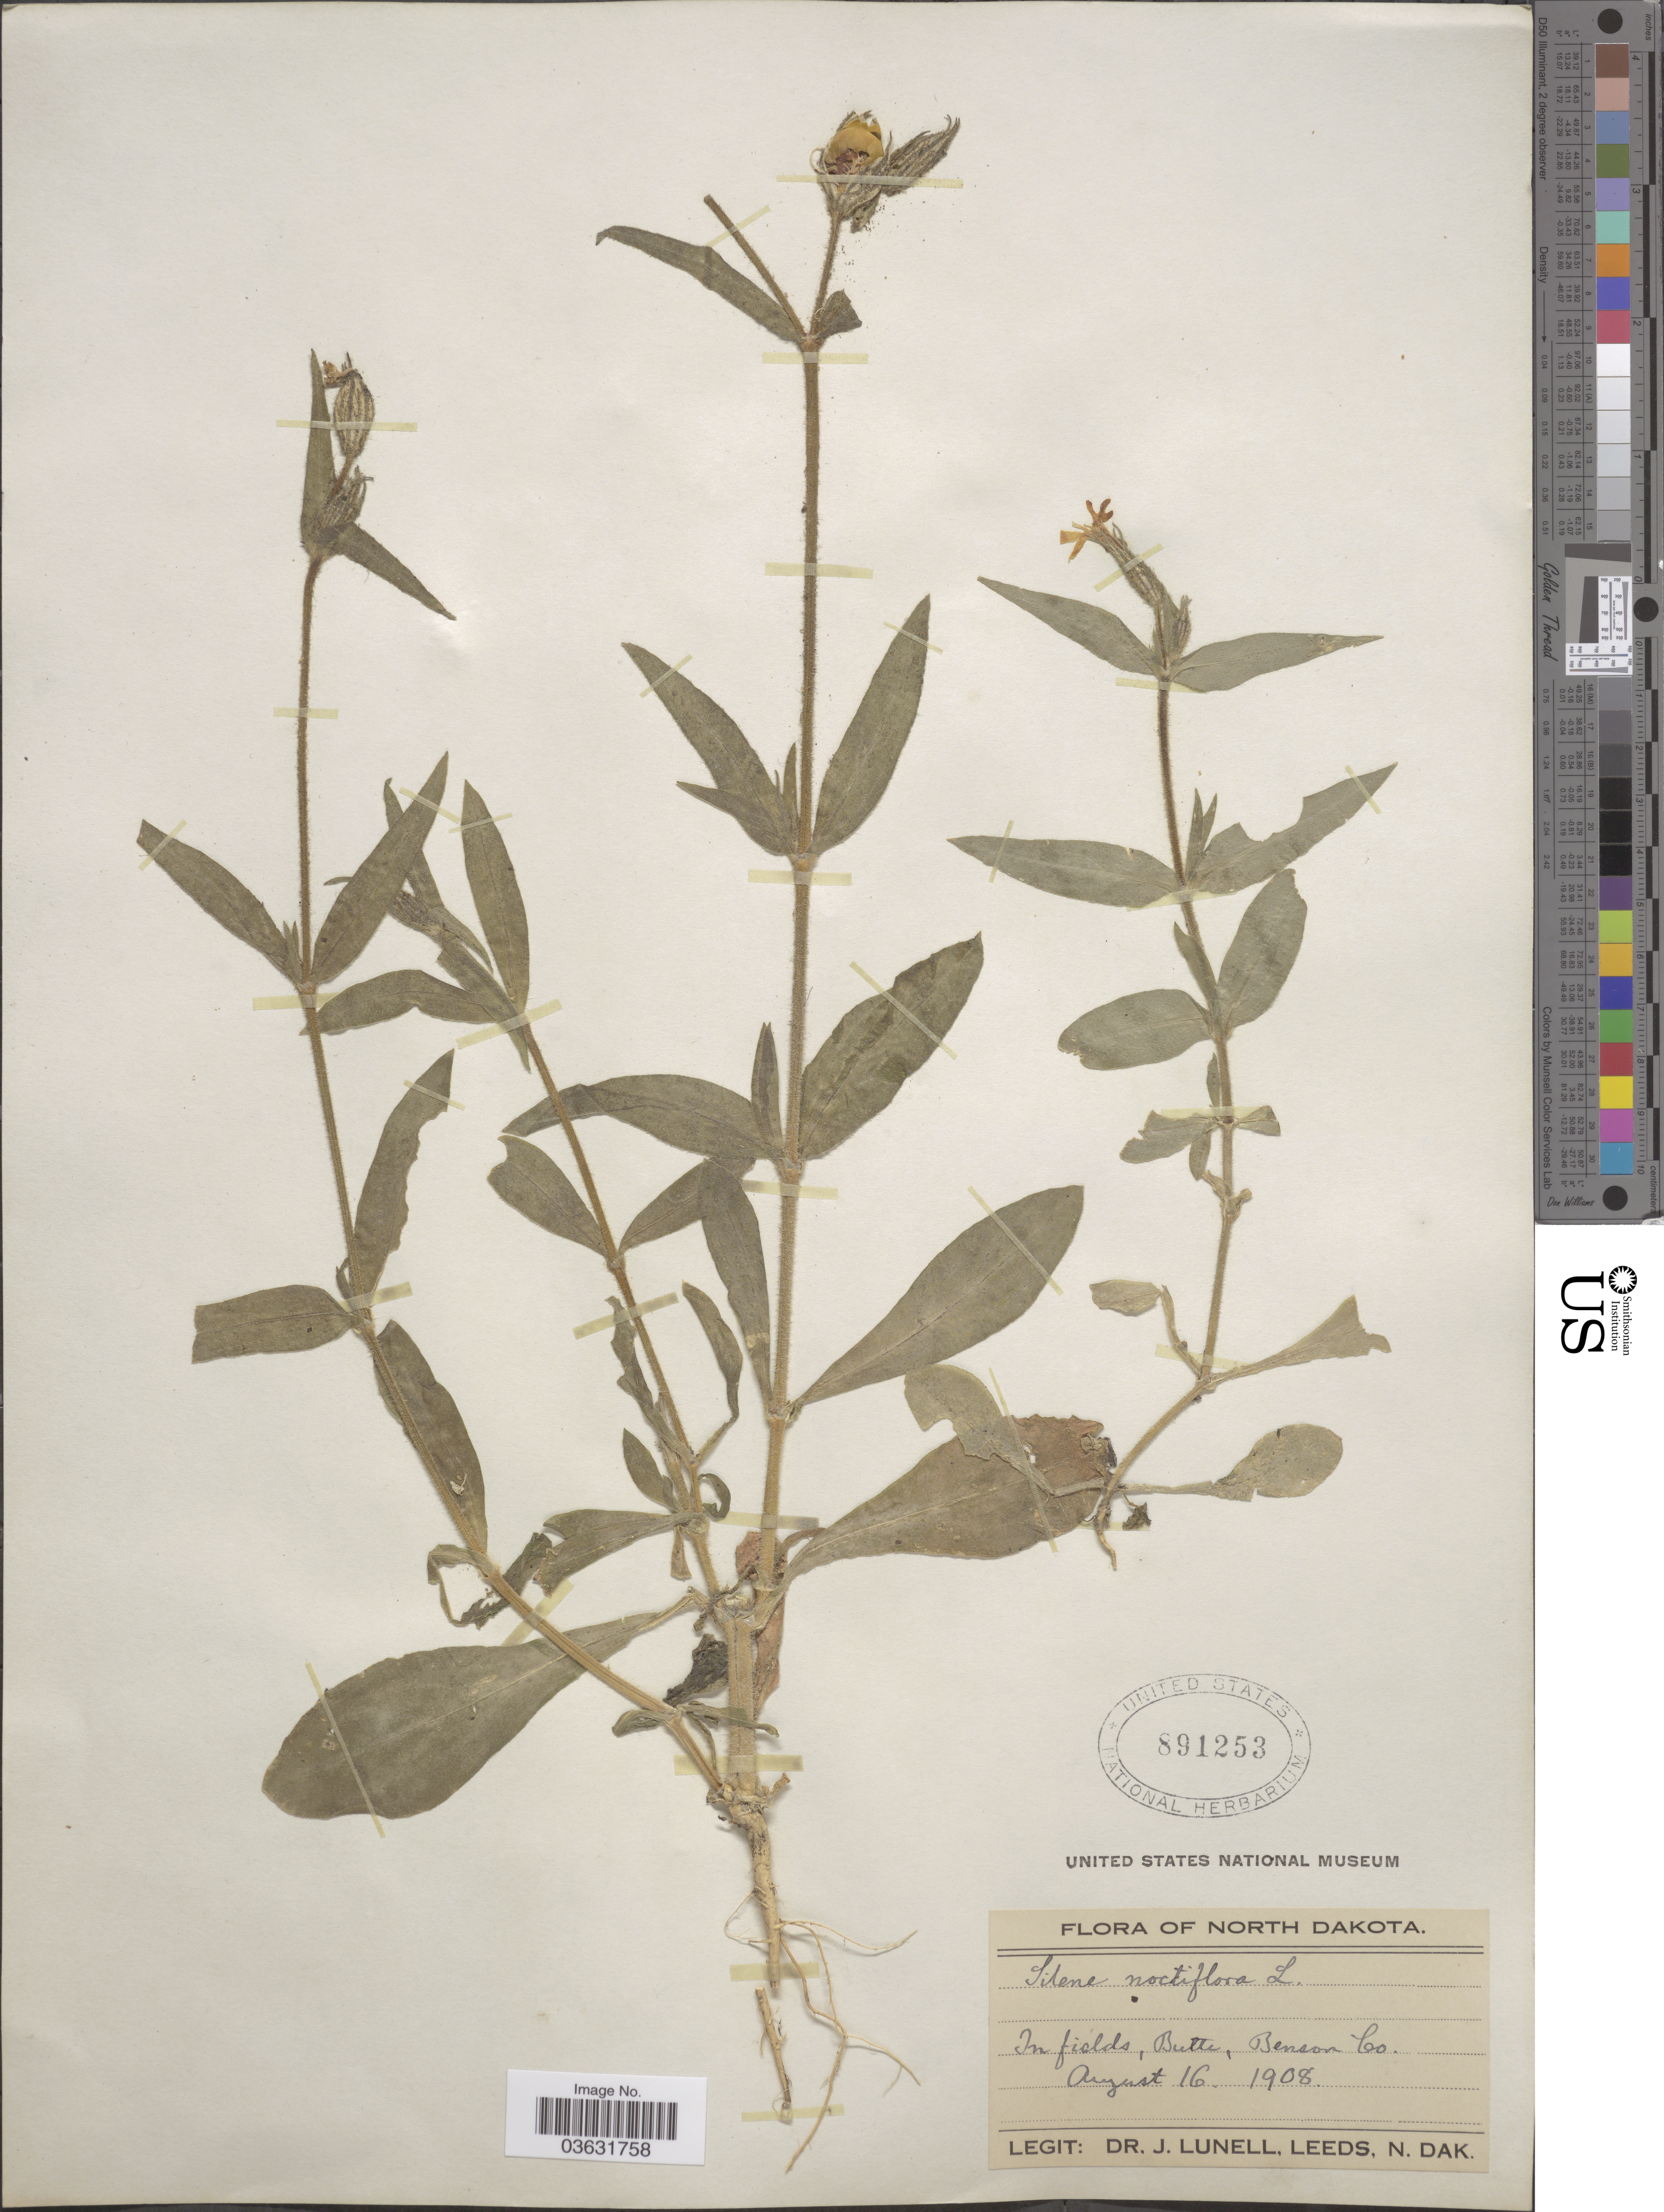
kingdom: Plantae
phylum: Tracheophyta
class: Magnoliopsida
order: Caryophyllales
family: Caryophyllaceae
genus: Silene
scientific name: Silene noctiflora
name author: L.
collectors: J. Lunell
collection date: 1908-08-16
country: United States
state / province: North Dakota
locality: In fields, Butte, Benson Co.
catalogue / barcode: US 891253